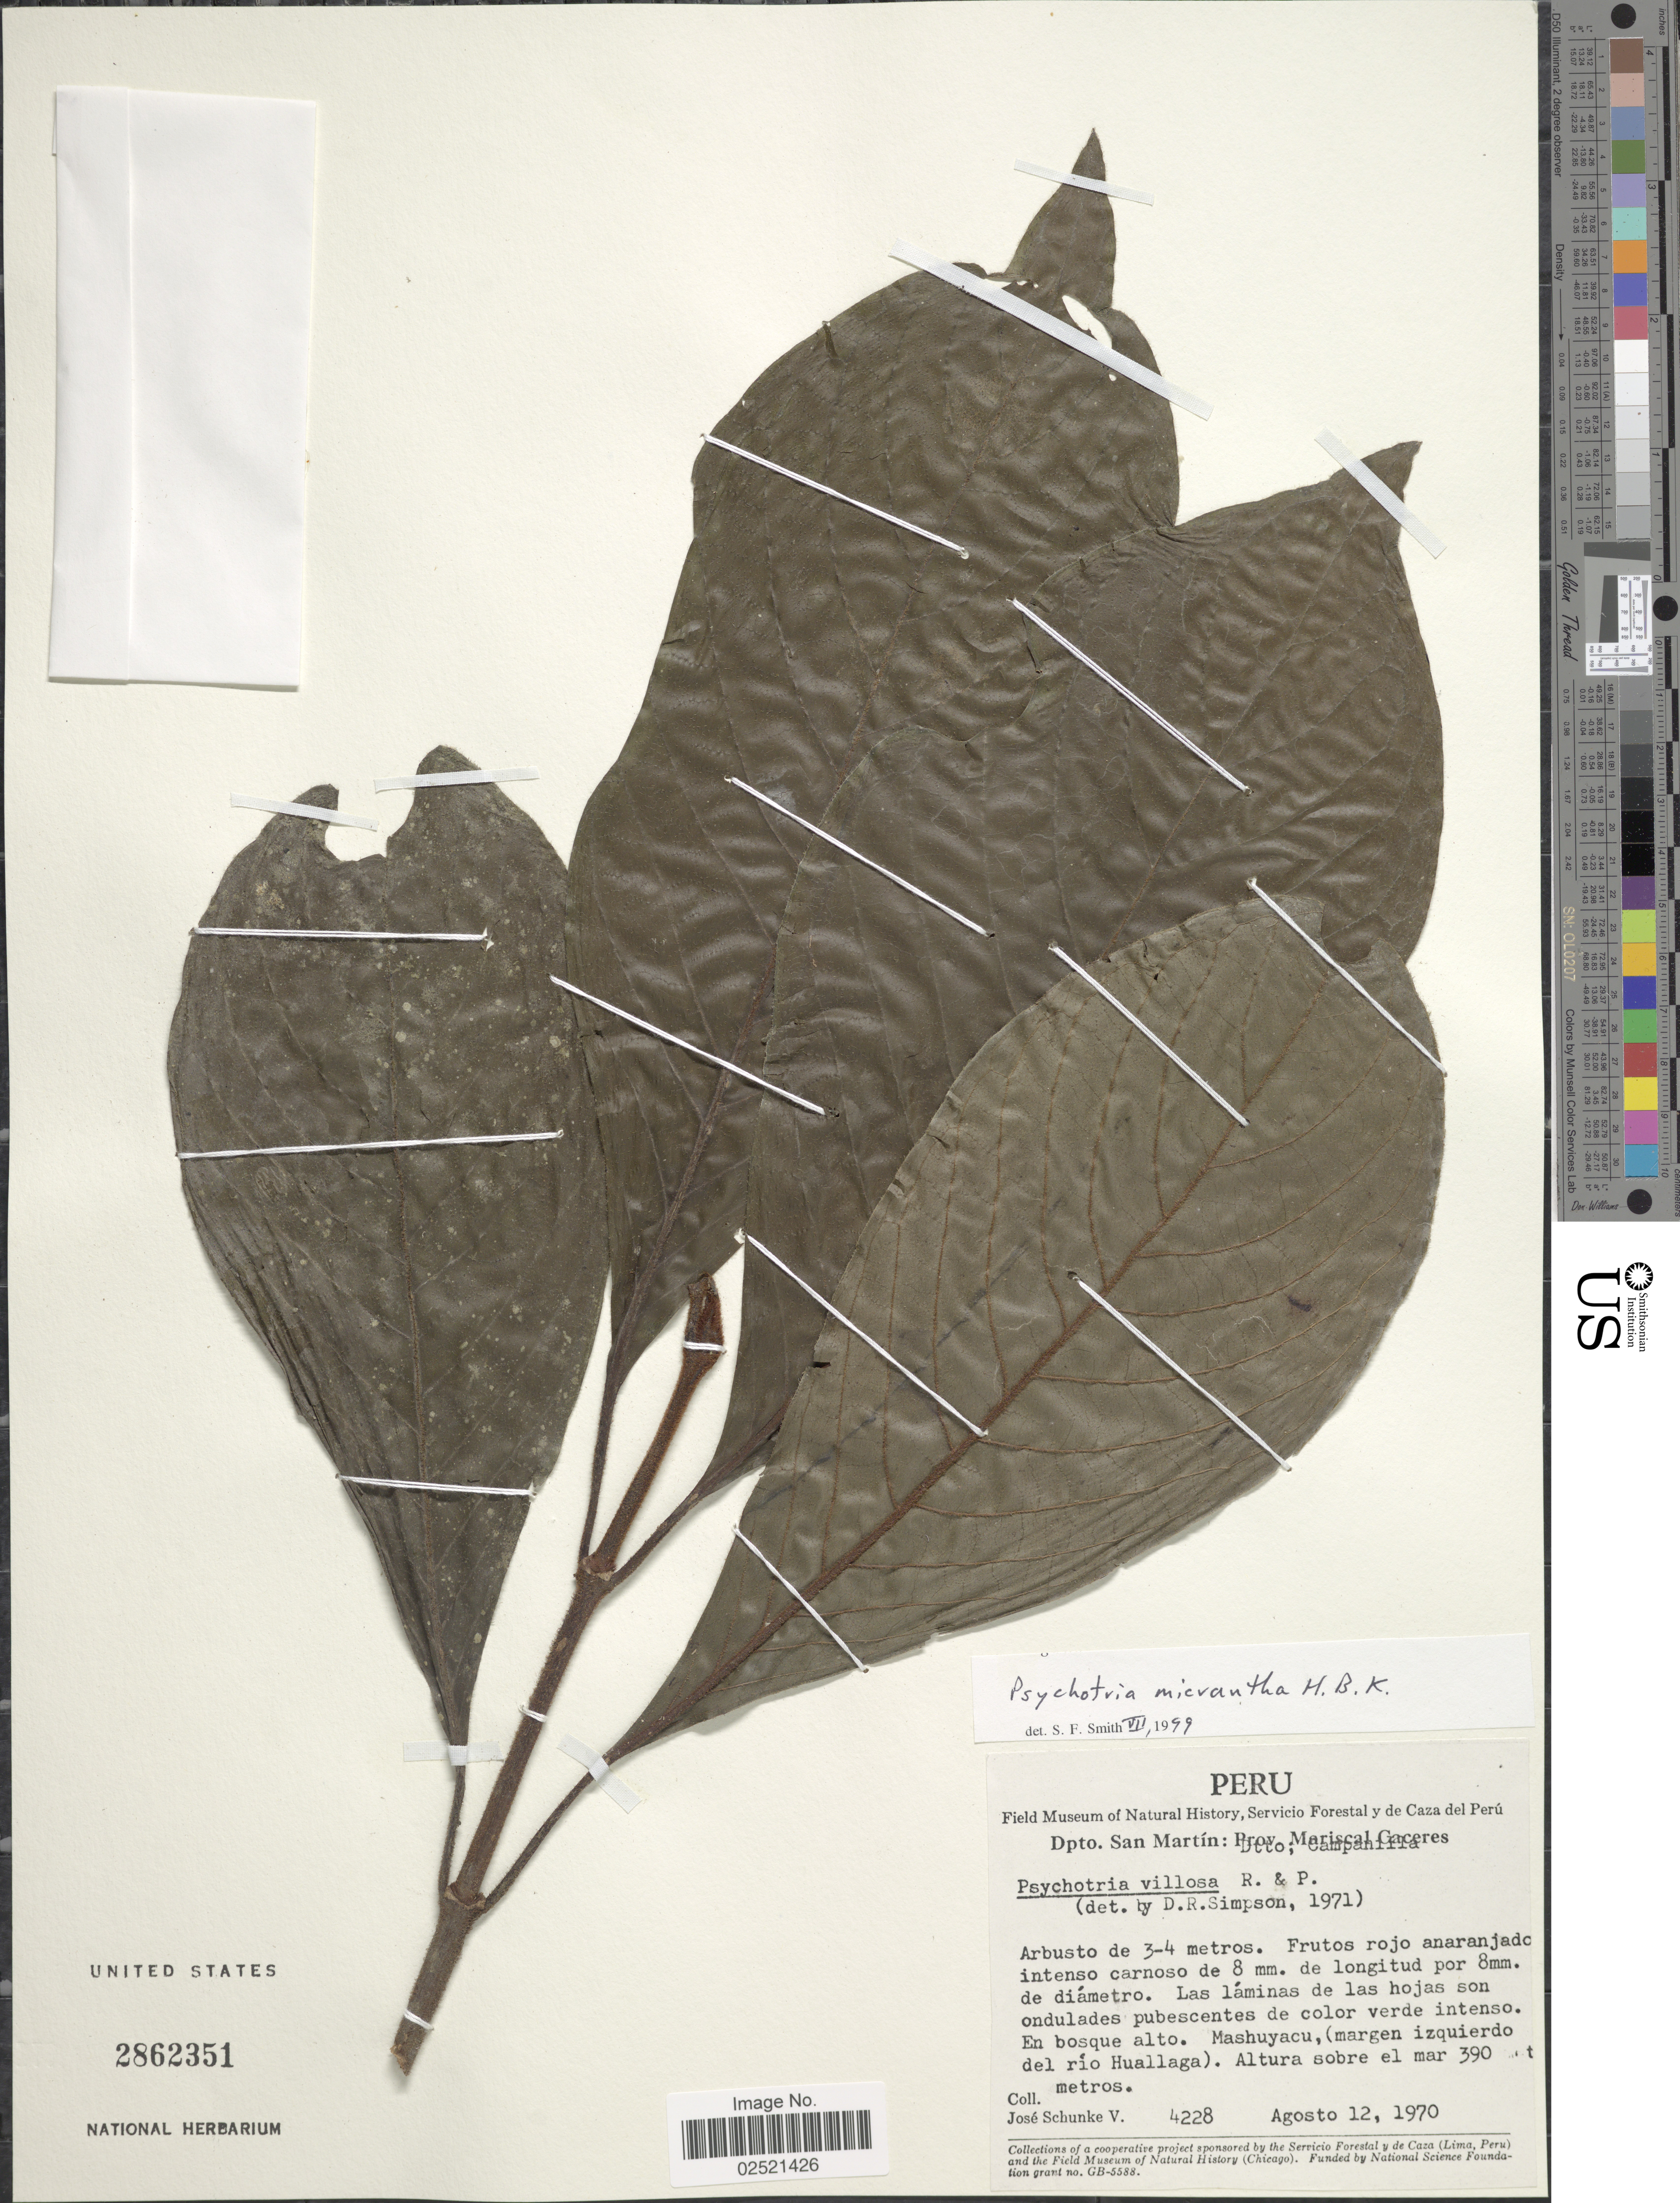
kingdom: Plantae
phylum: Tracheophyta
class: Magnoliopsida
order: Gentianales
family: Rubiaceae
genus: Psychotria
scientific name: Psychotria micrantha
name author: Kunth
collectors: J. Schunke Vigo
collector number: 4228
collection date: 1970-08-12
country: Peru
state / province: San Martín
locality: Mashuyacu, (margen izquierdo del río Huallaga), Dtto. Campanilla, Prov. Mariscal Cáceres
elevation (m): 390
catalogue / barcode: US 2862351